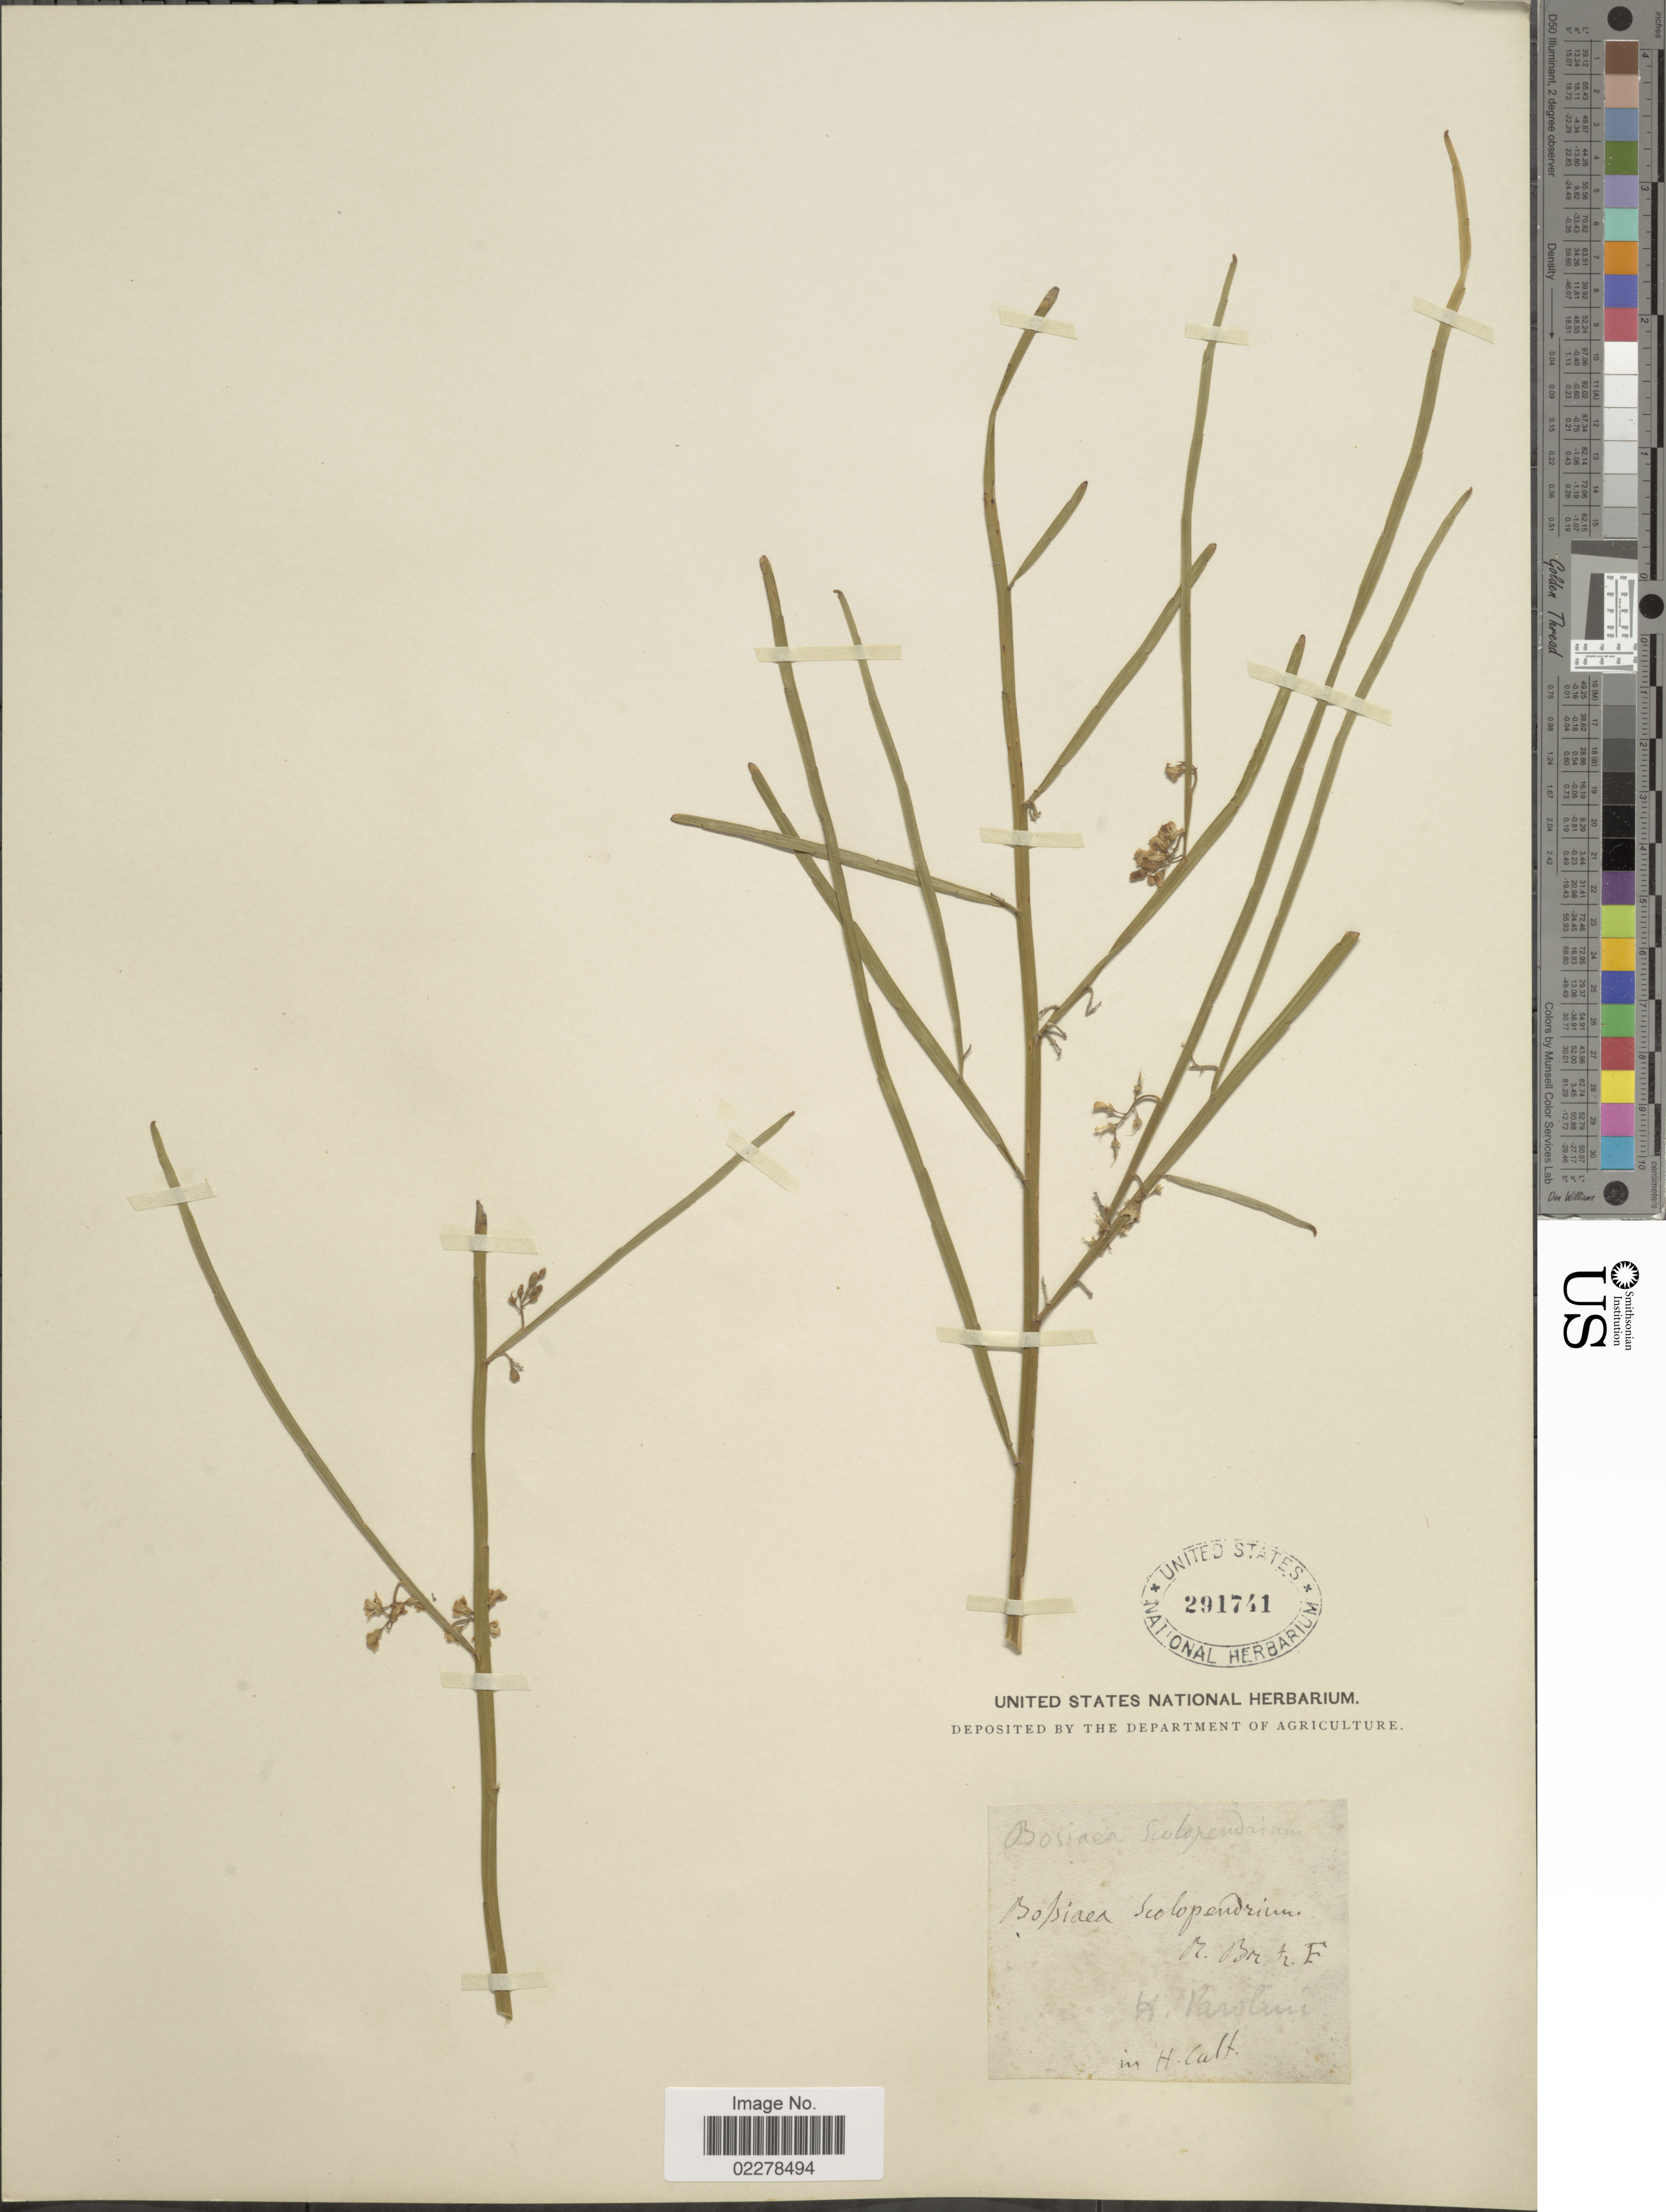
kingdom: Plantae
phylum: Tracheophyta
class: Magnoliopsida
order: Fabales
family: Fabaceae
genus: Bossiaea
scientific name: Bossiaea scolopendria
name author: Sm.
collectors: A. Parolini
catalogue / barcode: US 291741